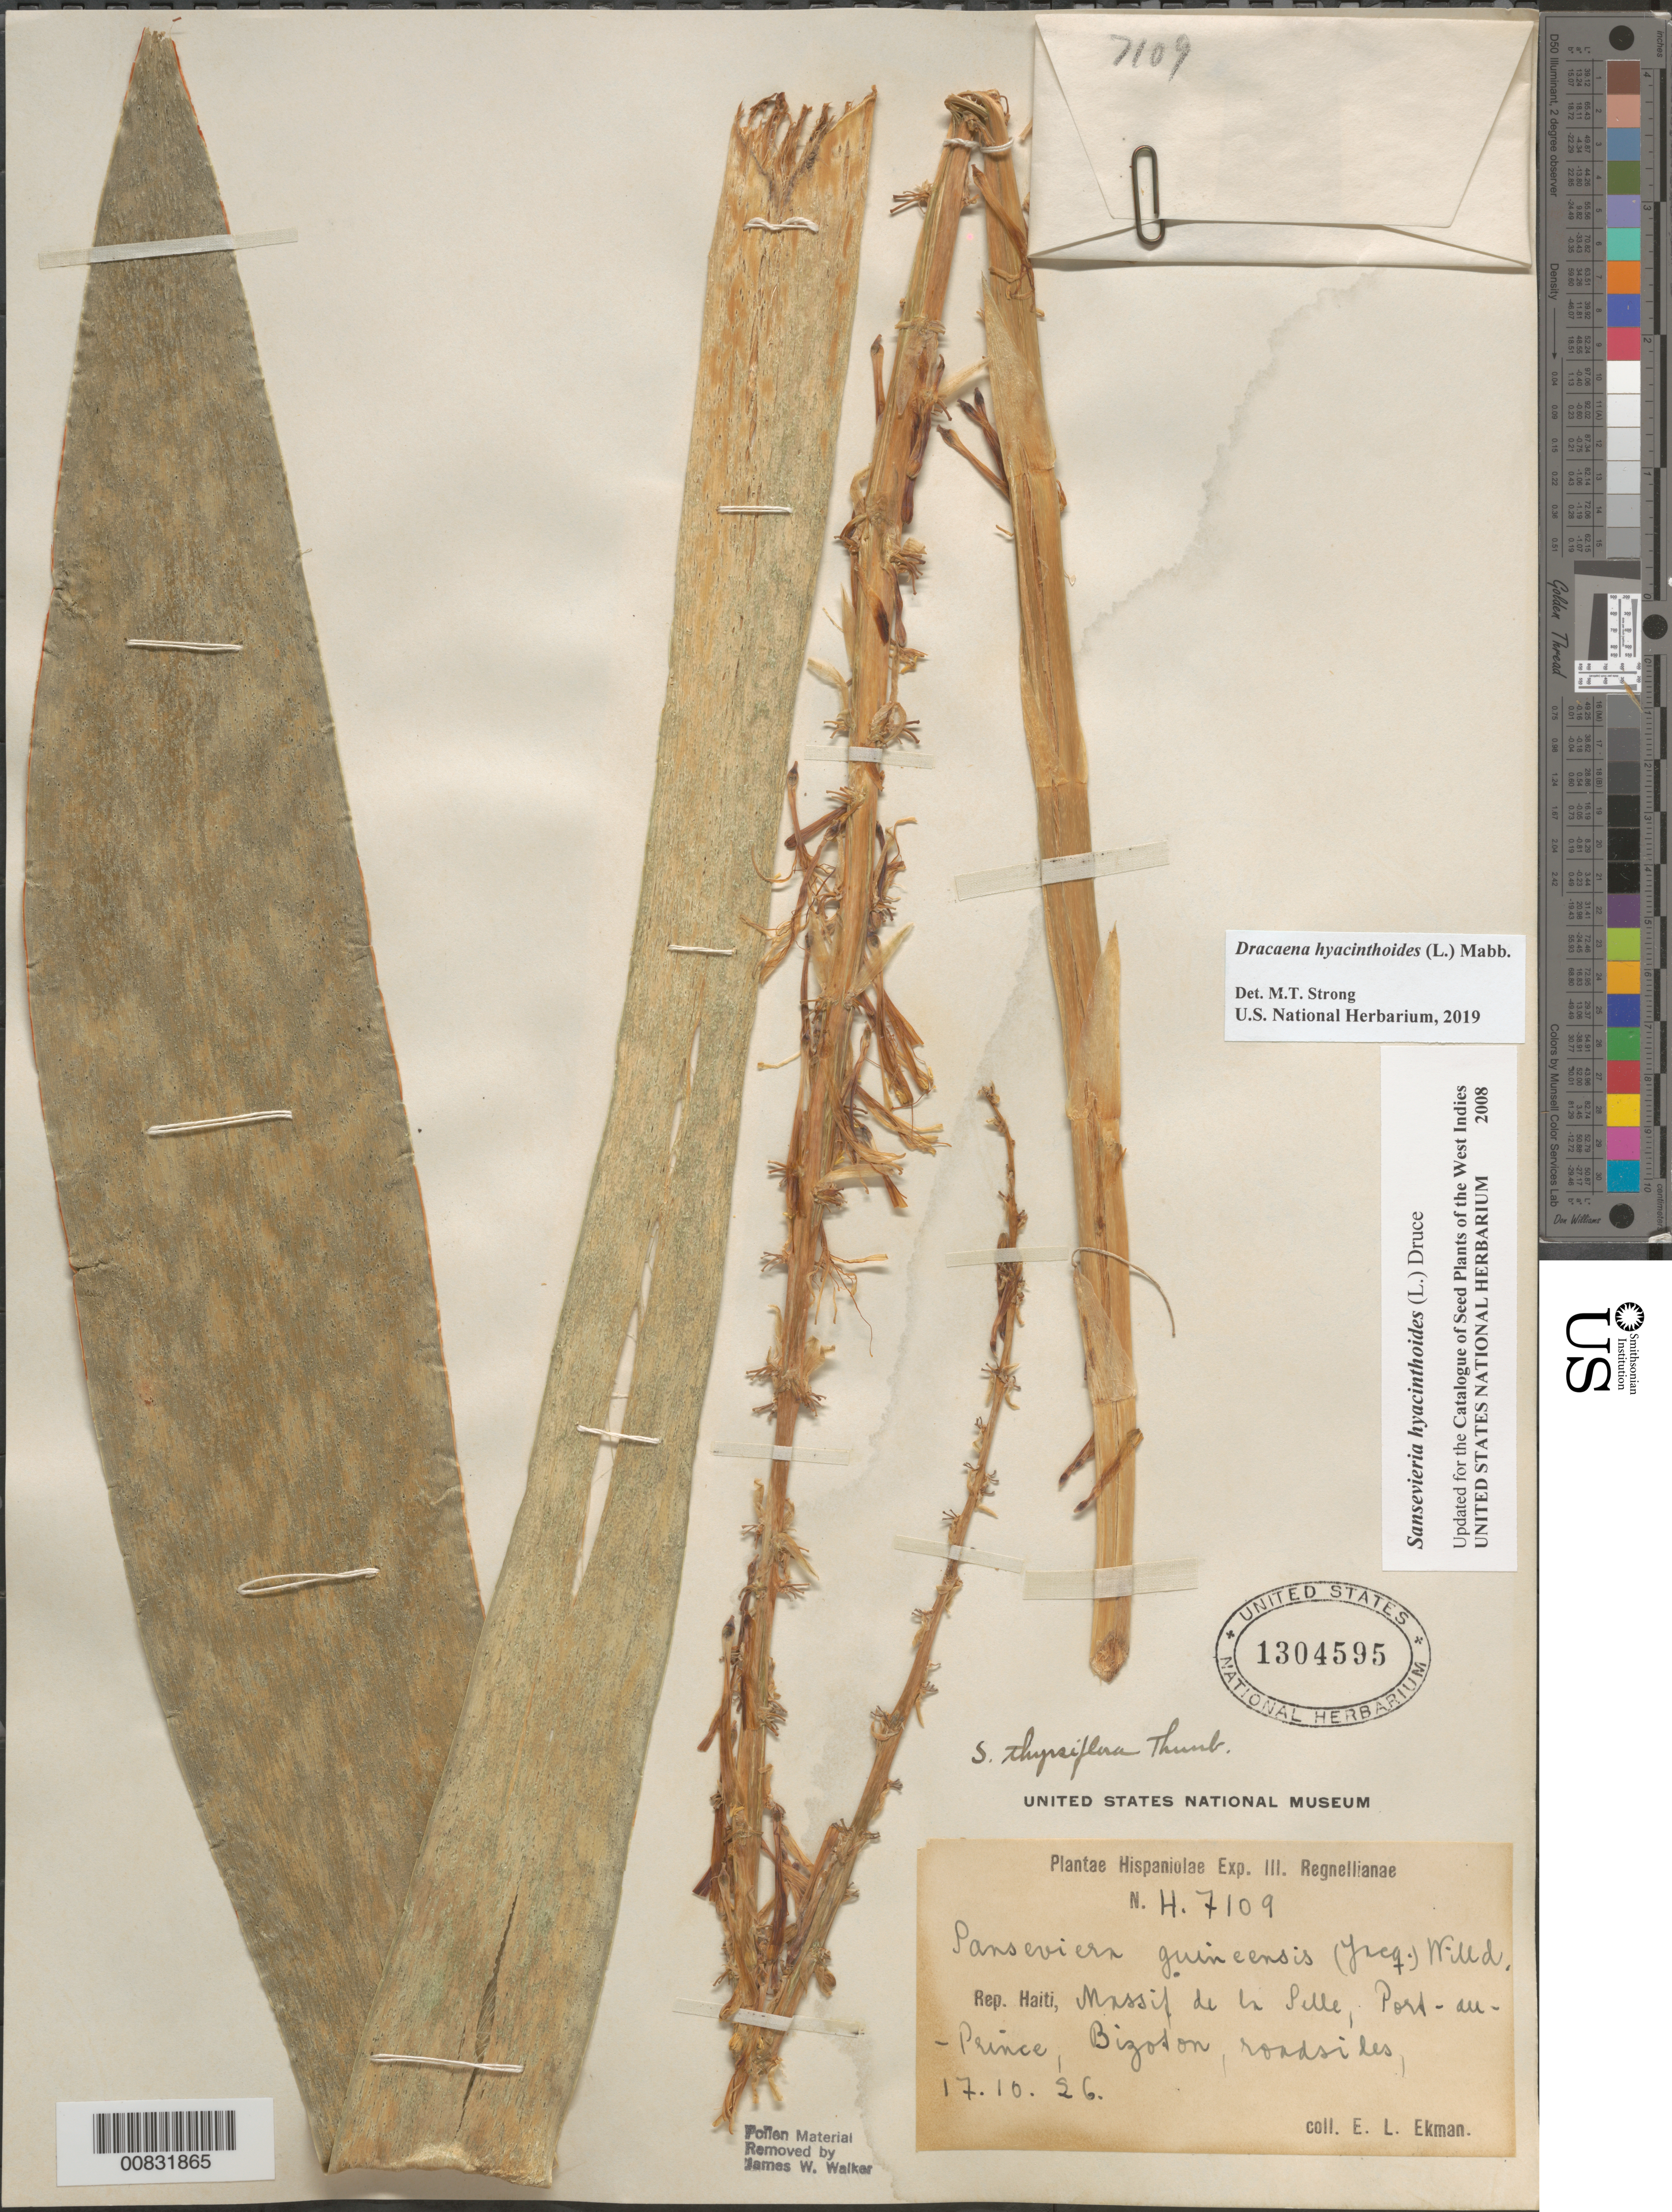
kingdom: Plantae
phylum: Tracheophyta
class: Liliopsida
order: Asparagales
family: Asparagaceae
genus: Dracaena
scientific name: Dracaena hyacinthoides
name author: (L.) Mabb.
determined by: Strong, Mark T., (BOT), Smithsonian Institution - National Museum of Natural History (UNITED STATES)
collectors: E. L. Ekman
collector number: H 7109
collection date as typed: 17 Oct 1926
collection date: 1926-10-17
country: Haiti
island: Hispaniola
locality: Massif de la Selle, Port-au-Prince, Bizoton, roadsides.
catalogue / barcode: US 1304595